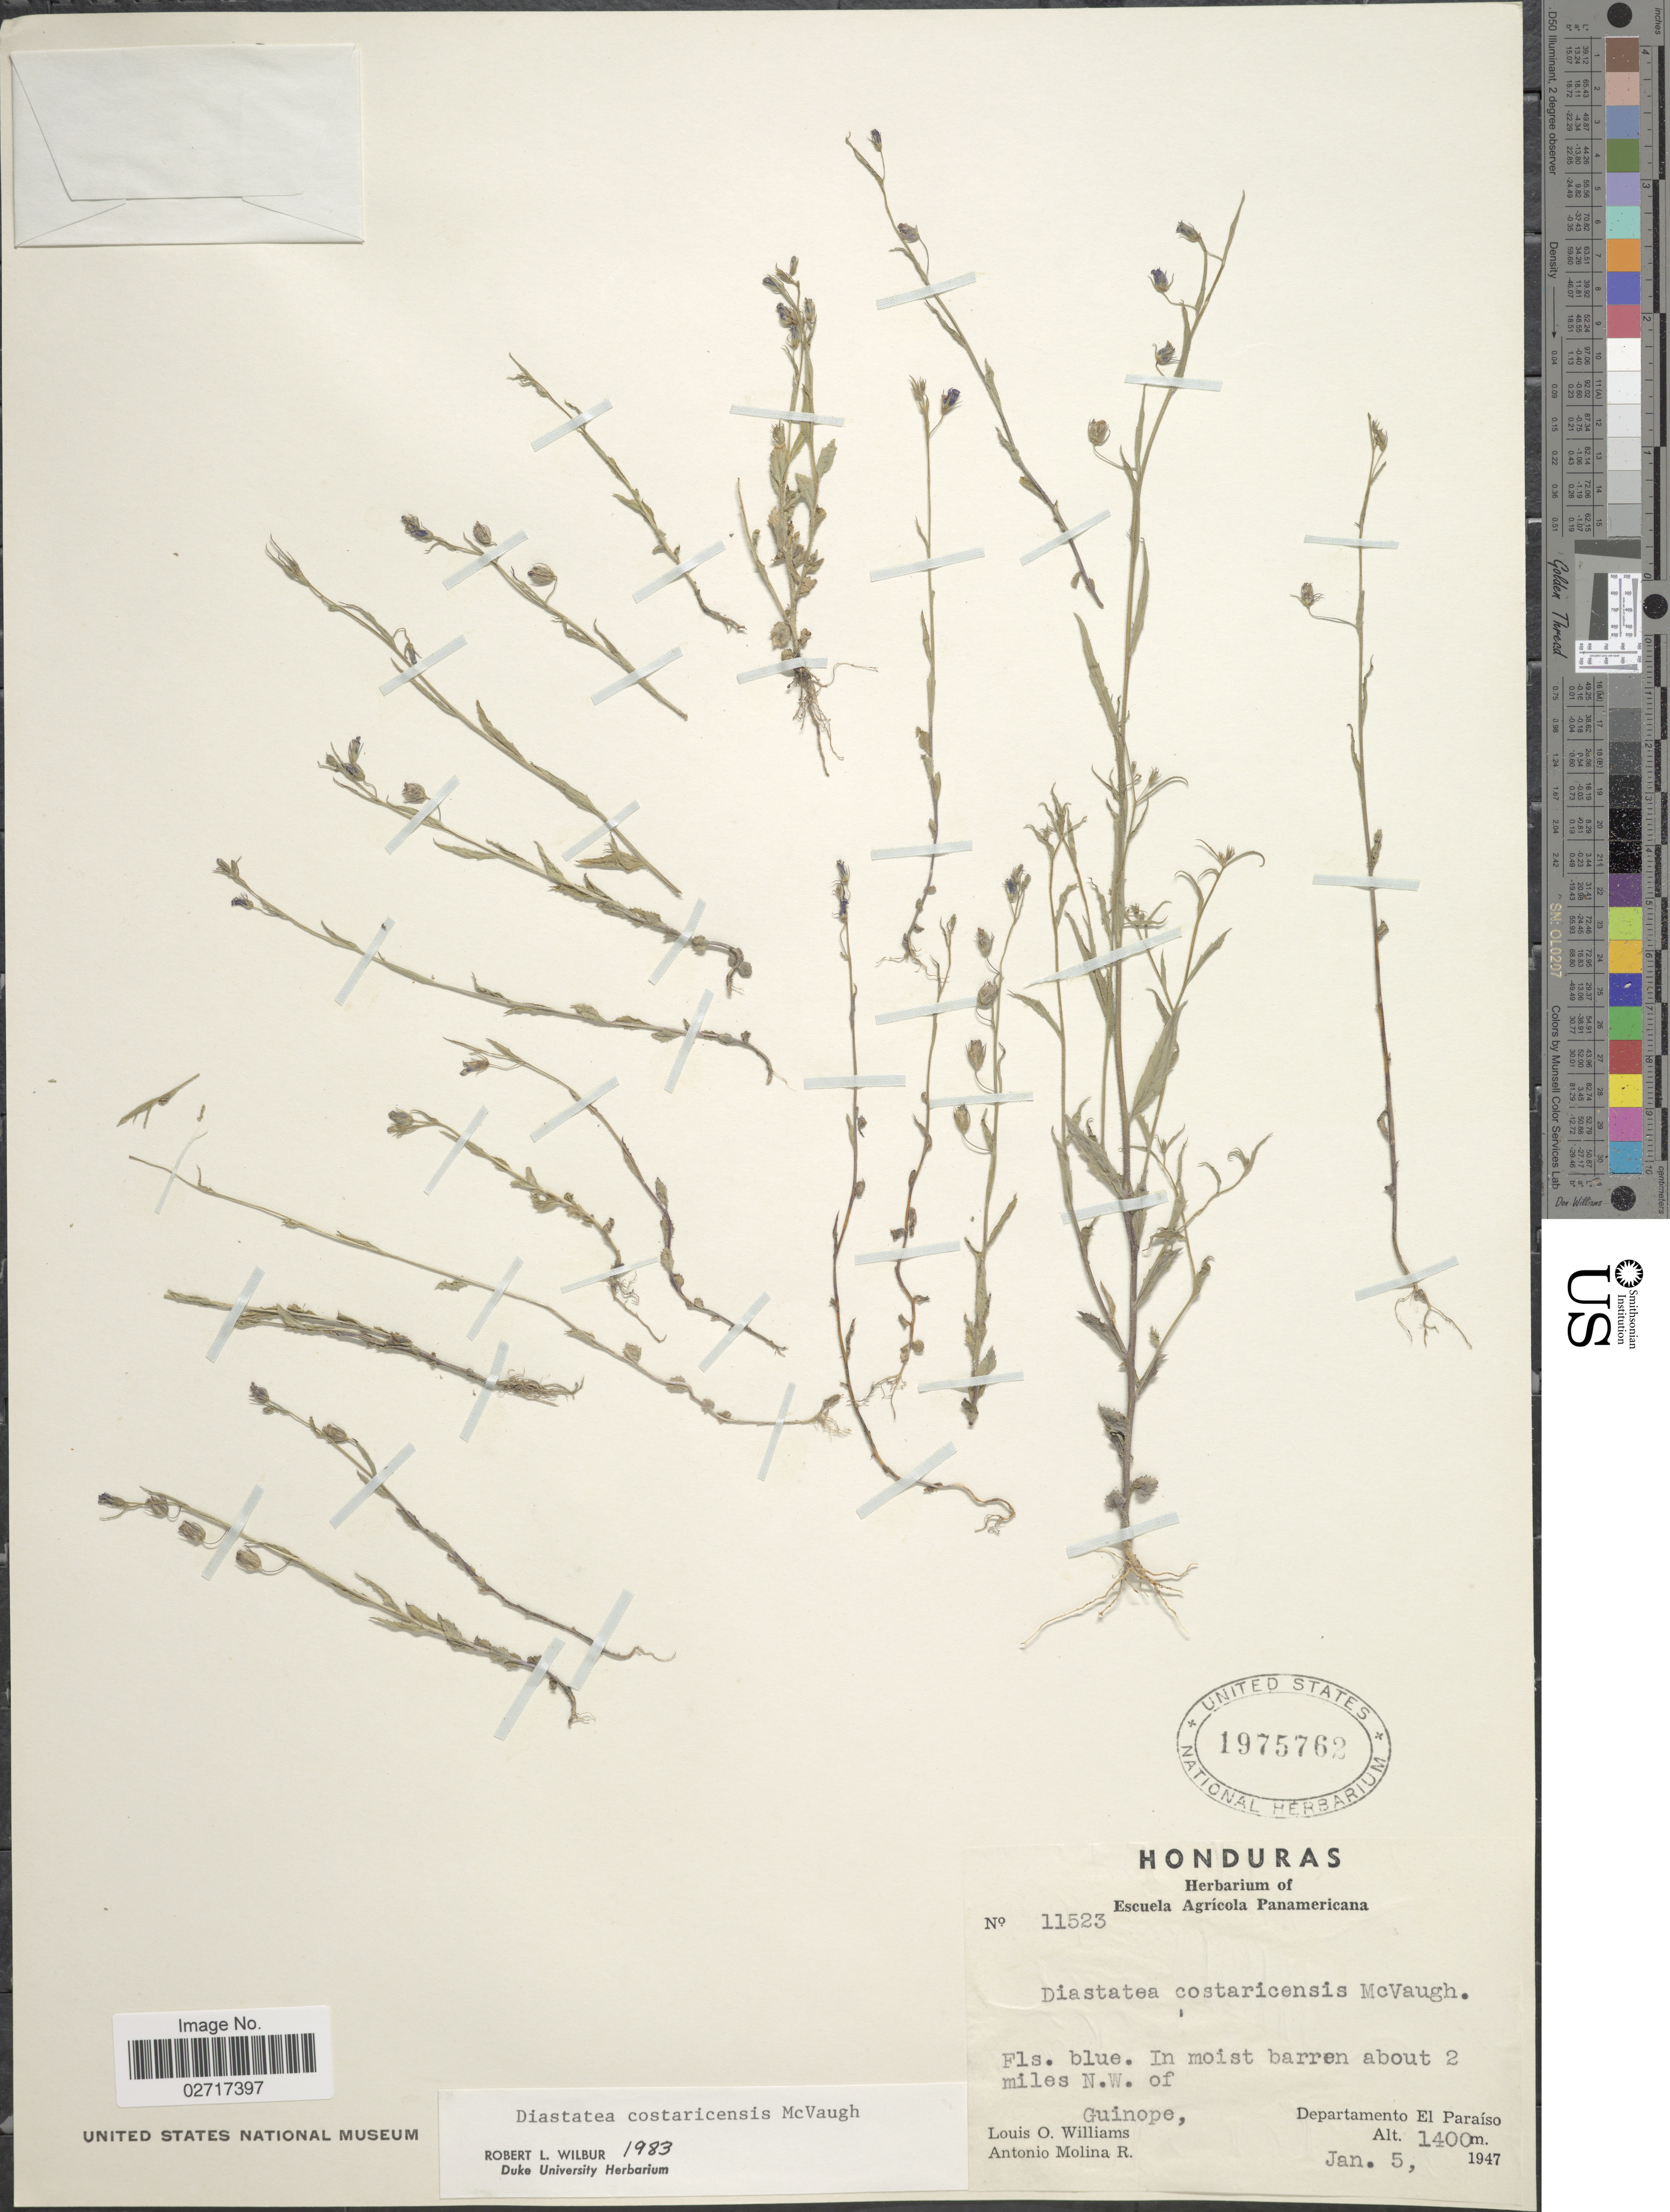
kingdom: Plantae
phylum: Tracheophyta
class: Magnoliopsida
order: Asterales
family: Campanulaceae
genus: Diastatea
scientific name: Diastatea costaricensis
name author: McVaugh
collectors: L. O. Williams & A. Molina R.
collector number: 11523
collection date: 1947-01-05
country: Honduras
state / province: El Paraíso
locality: About 2 miles N.W. of Guinope, Departamento El Paraíso.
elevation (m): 1400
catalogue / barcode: US 1975762